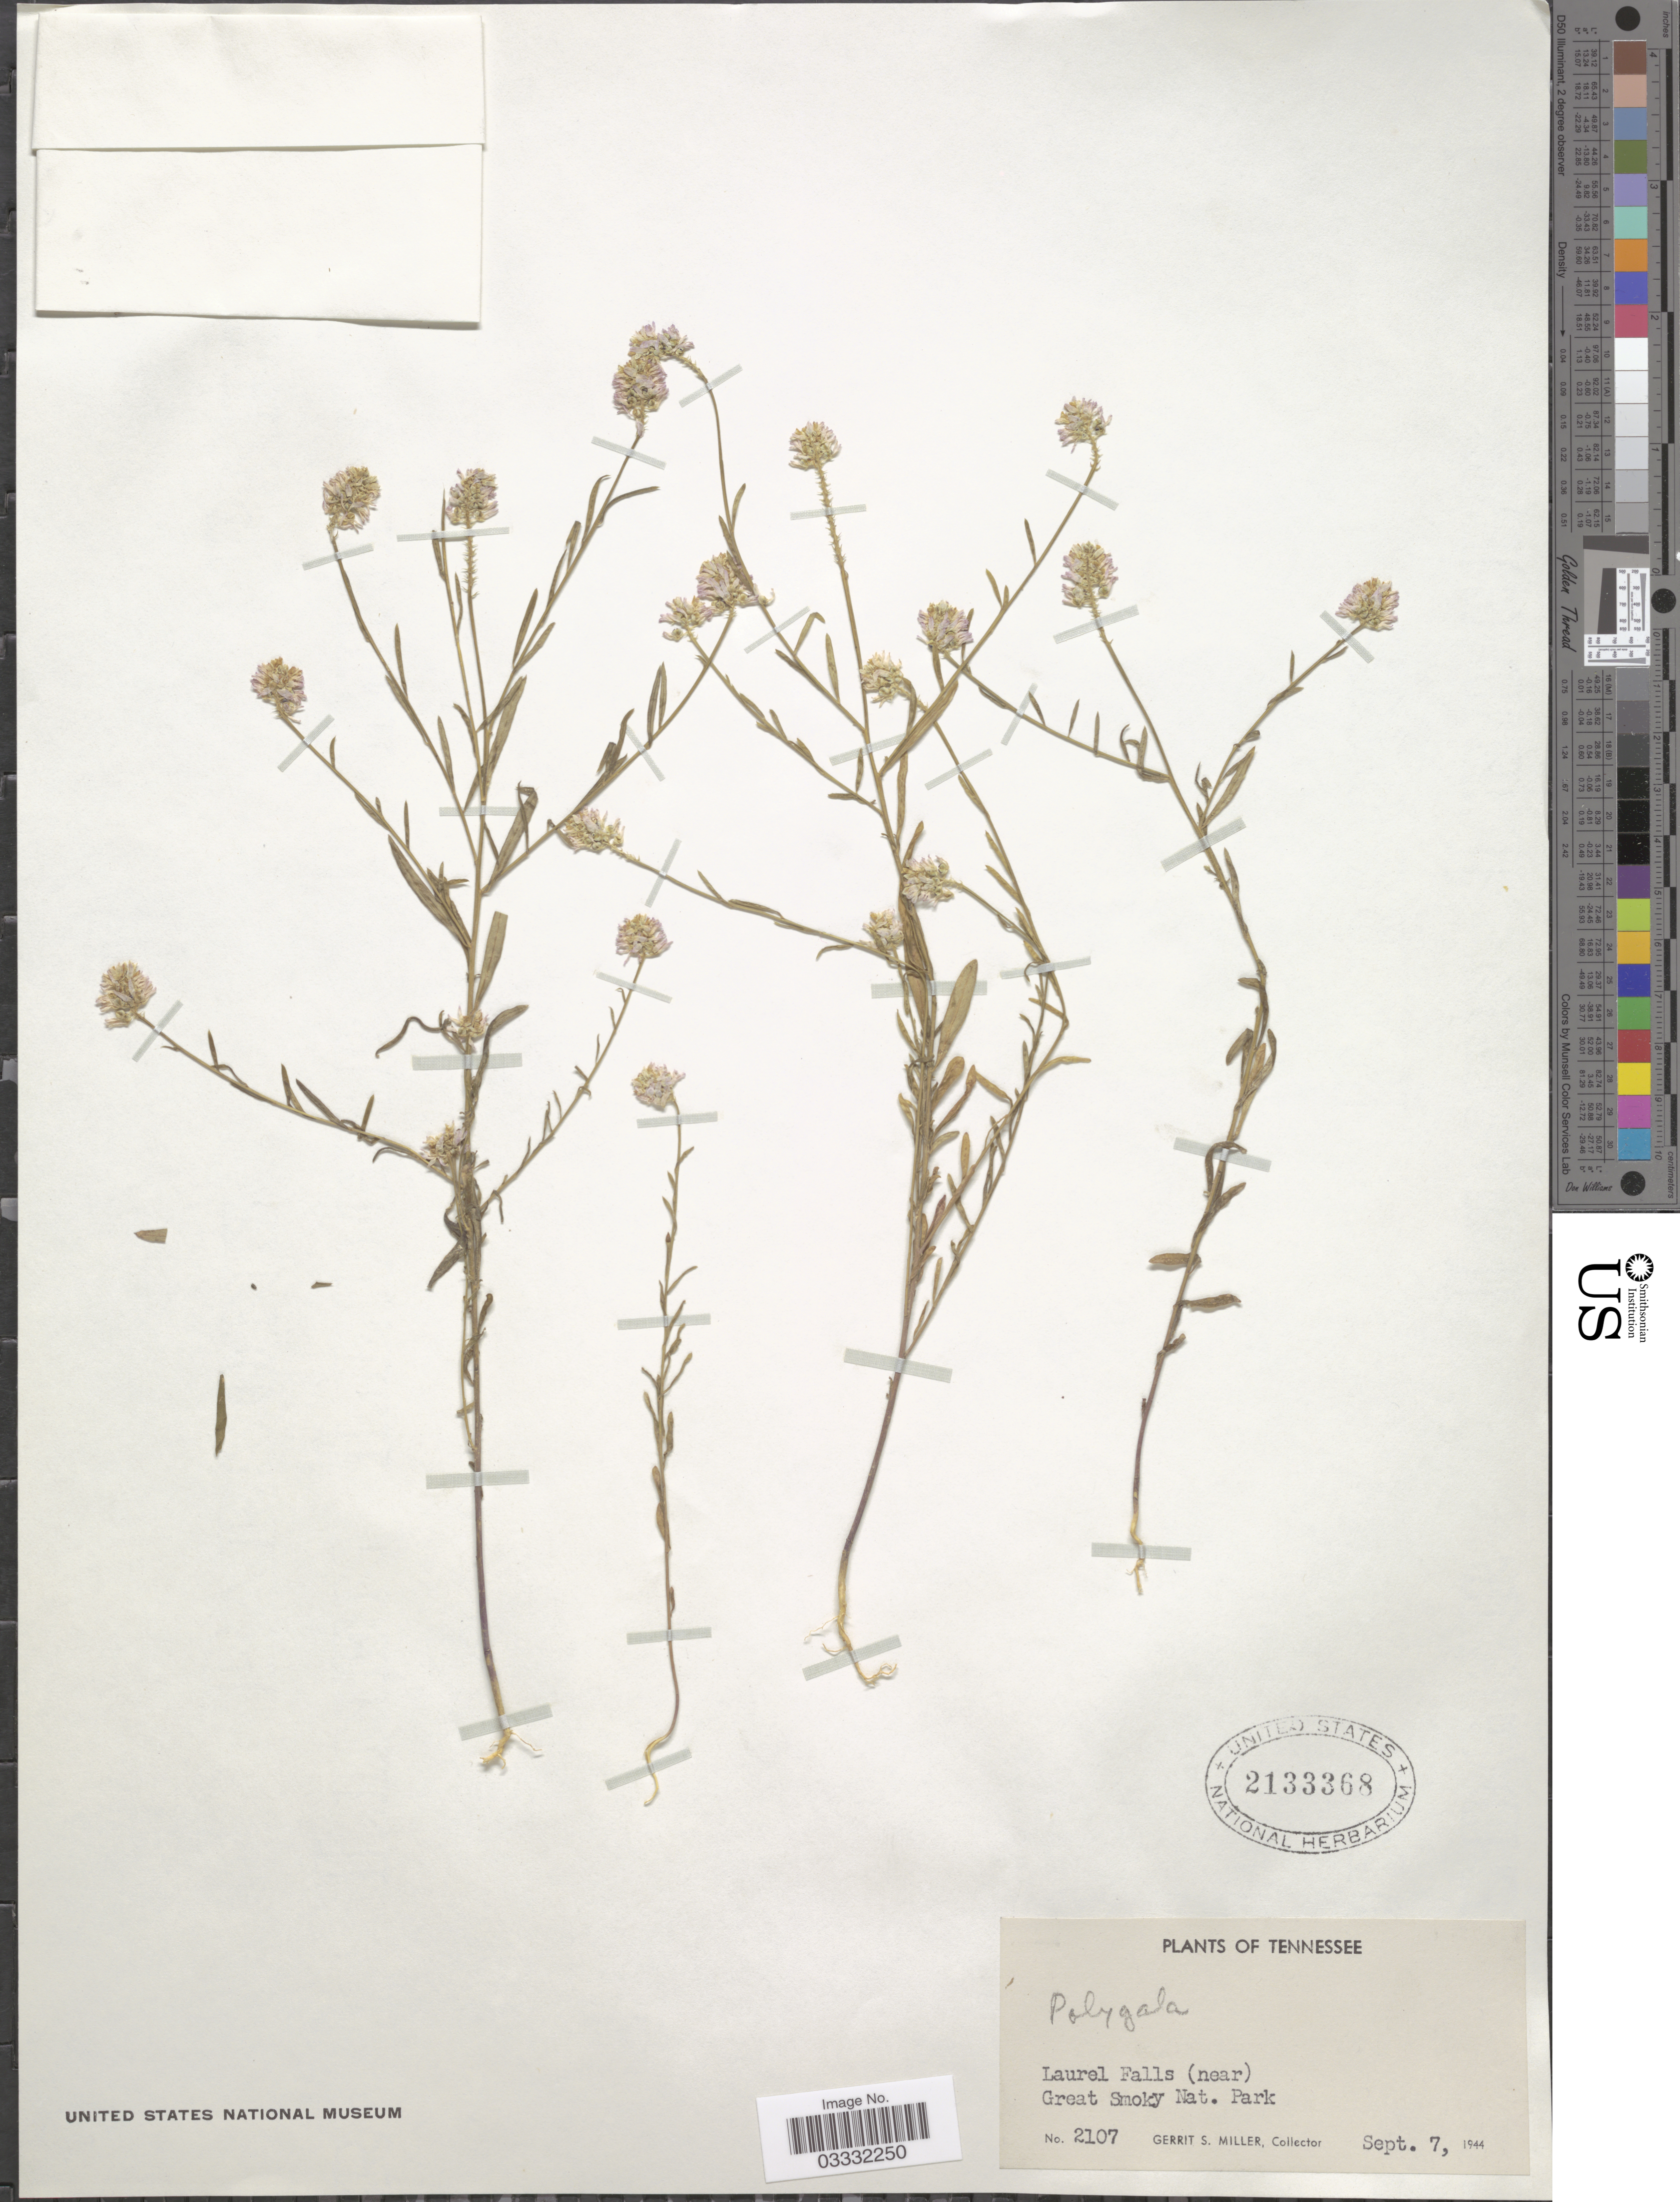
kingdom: Plantae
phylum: Tracheophyta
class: Magnoliopsida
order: Fabales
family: Polygalaceae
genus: Polygala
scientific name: Polygala sp.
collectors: G. S. Miller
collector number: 2107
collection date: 1944-09-07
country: United States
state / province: Tennessee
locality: Laurel Falls (near) Great Smoky Nat. Park.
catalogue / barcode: US 2133368